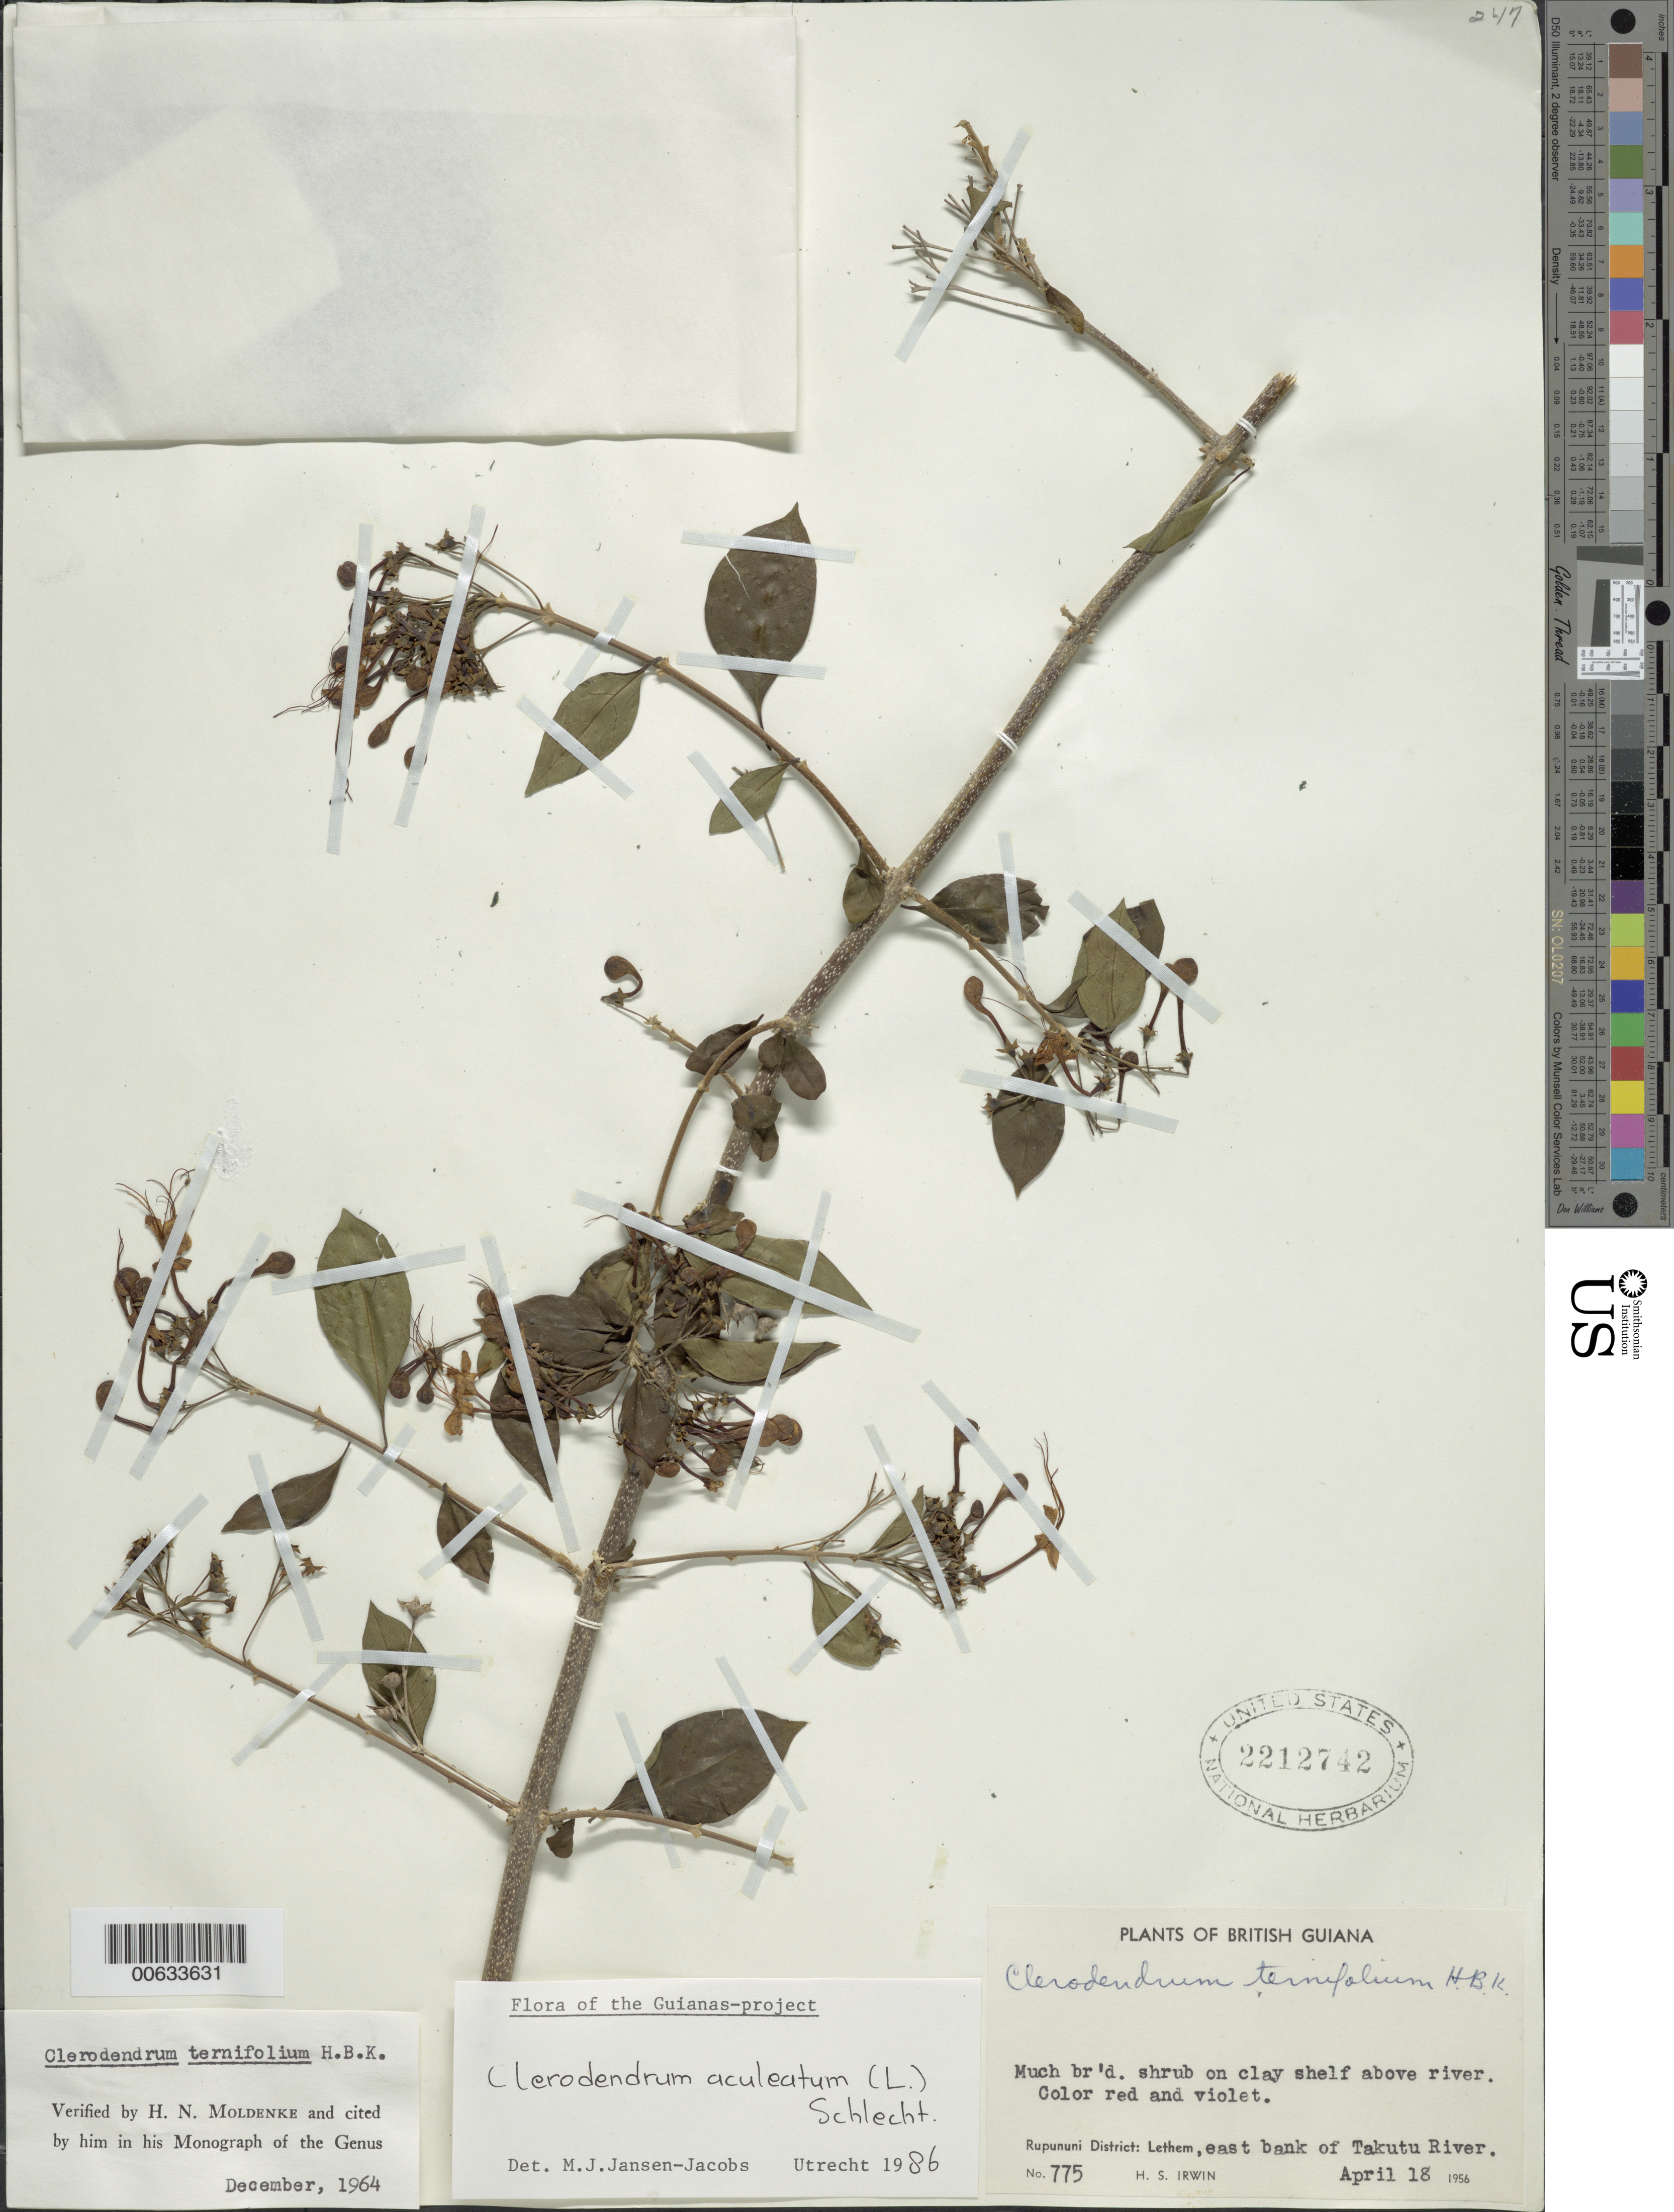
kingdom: Plantae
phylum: Tracheophyta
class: Magnoliopsida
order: Lamiales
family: Lamiaceae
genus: Clerodendrum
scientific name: Clerodendrum aculeatum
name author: (L.) Schltdl.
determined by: Jansen-Jacobs, M. J., (U), Nationaal Herbarium Nederland, Utrecht University branch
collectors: H. Irwin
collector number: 775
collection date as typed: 18-Apr-56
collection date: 1956-04-18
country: Guyana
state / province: U. Takutu-U. Essequibo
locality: Lethem, E bank of Takutu R., Rupununi Dist.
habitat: Clay shelf above river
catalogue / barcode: US 2212742